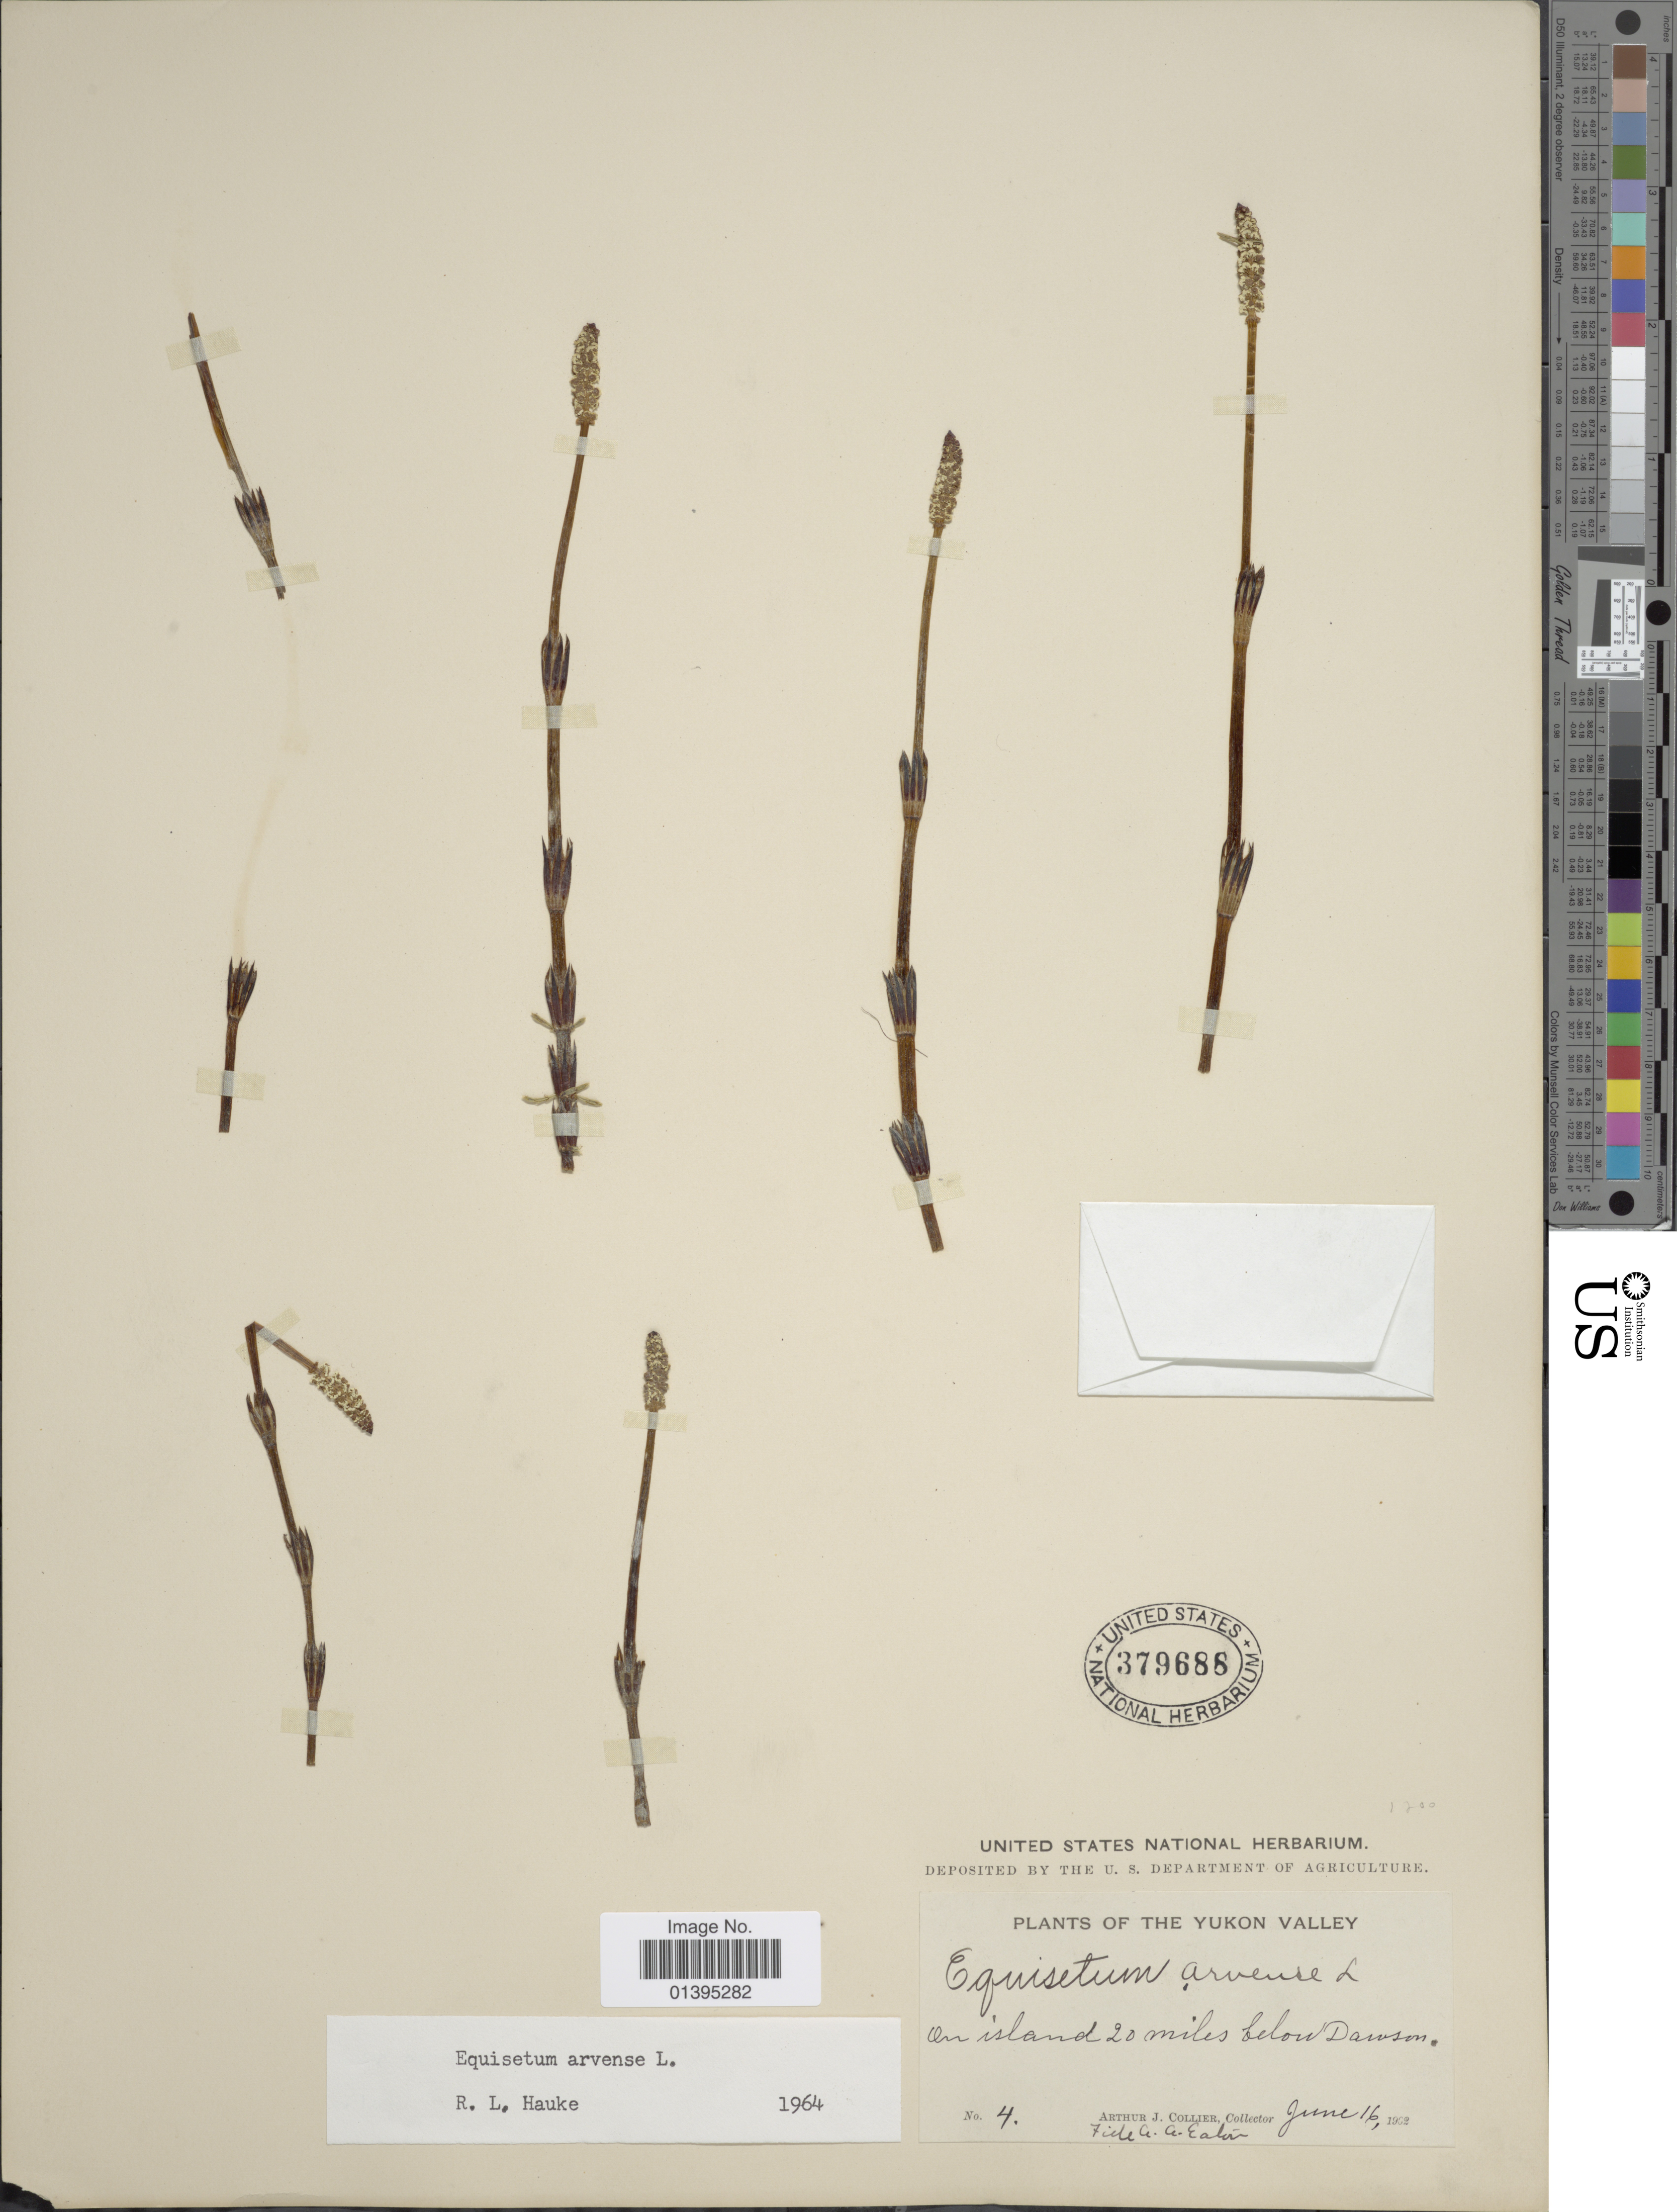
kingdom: Plantae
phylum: Tracheophyta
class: Polypodiopsida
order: Equisetales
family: Equisetaceae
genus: Equisetum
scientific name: Equisetum arvense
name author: L.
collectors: A. Collier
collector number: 4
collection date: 1902-06-16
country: Canada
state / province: Yukon Territory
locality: Yukon Valley, on island 20 miles below Dawson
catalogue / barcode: US 379688